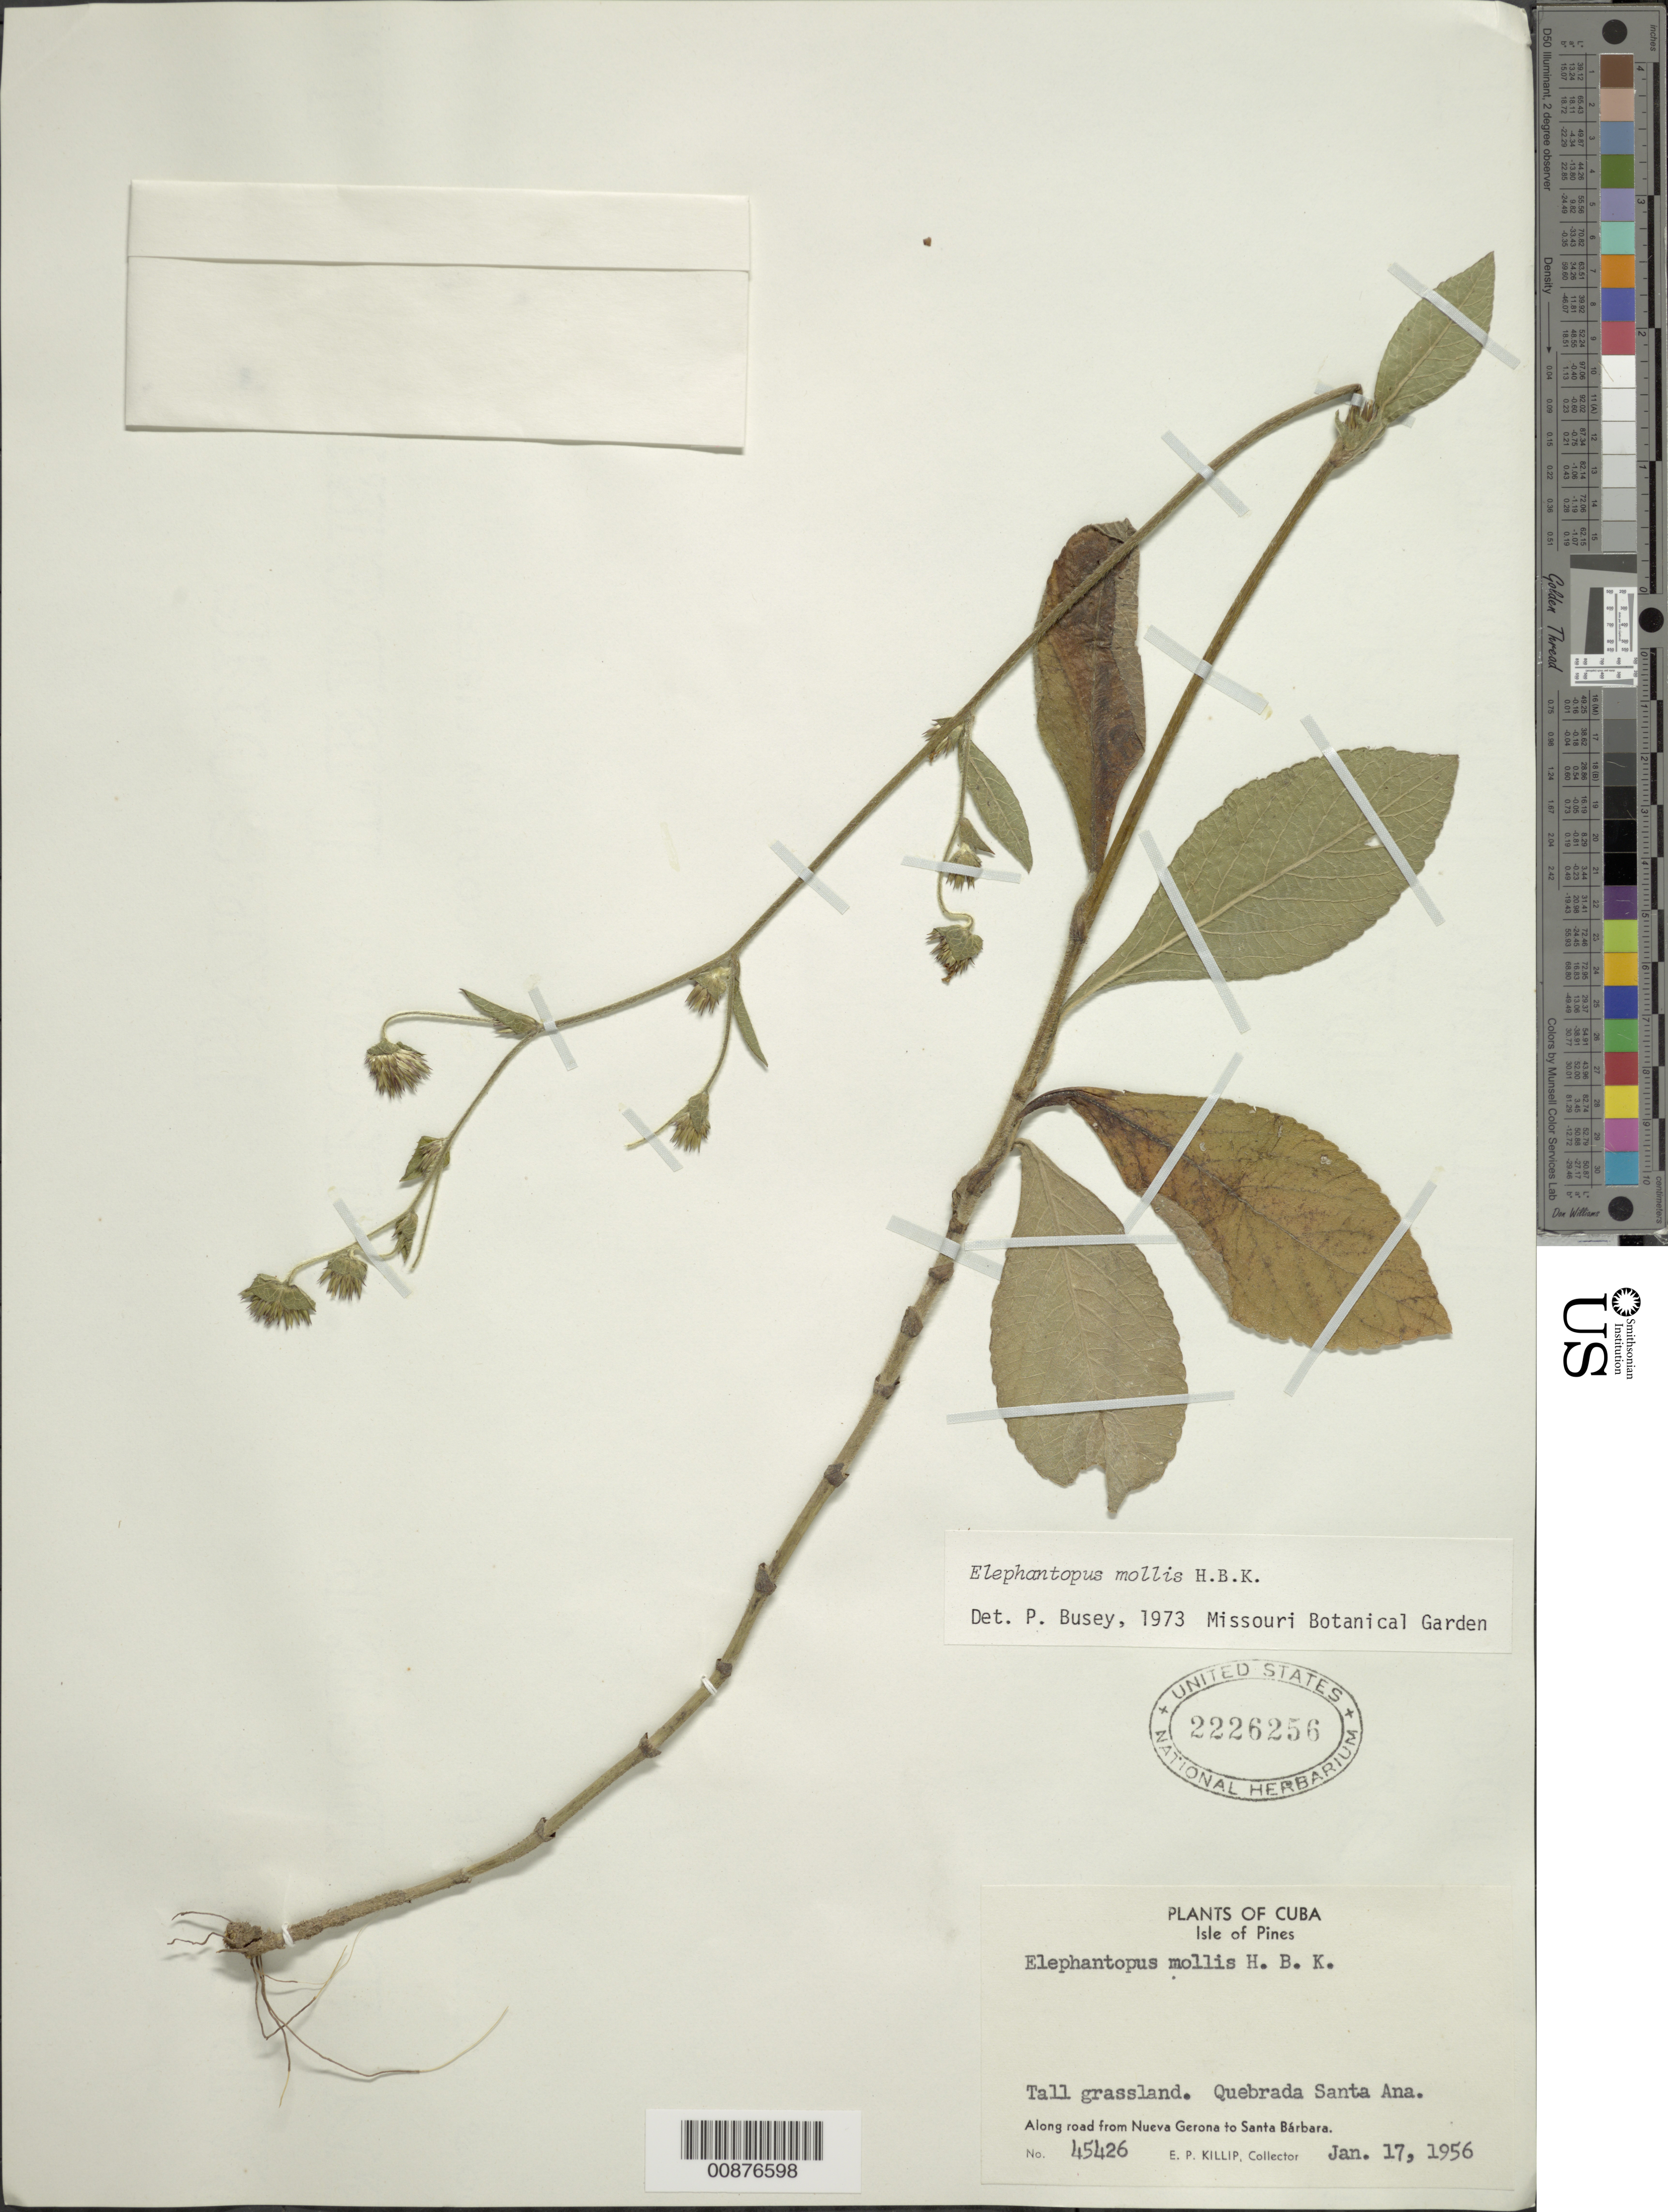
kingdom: Plantae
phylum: Tracheophyta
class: Magnoliopsida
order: Asterales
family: Asteraceae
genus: Elephantopus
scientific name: Elephantopus mollis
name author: Kunth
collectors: E. P. Killip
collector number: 45426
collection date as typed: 17 Jan 1956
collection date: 1956-01-17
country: Cuba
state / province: Isla de La Juventud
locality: Quebrada Santa Ana. Road from Nueva Gerona to Santa Bárbara.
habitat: Tall grassland along road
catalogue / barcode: US 2226256